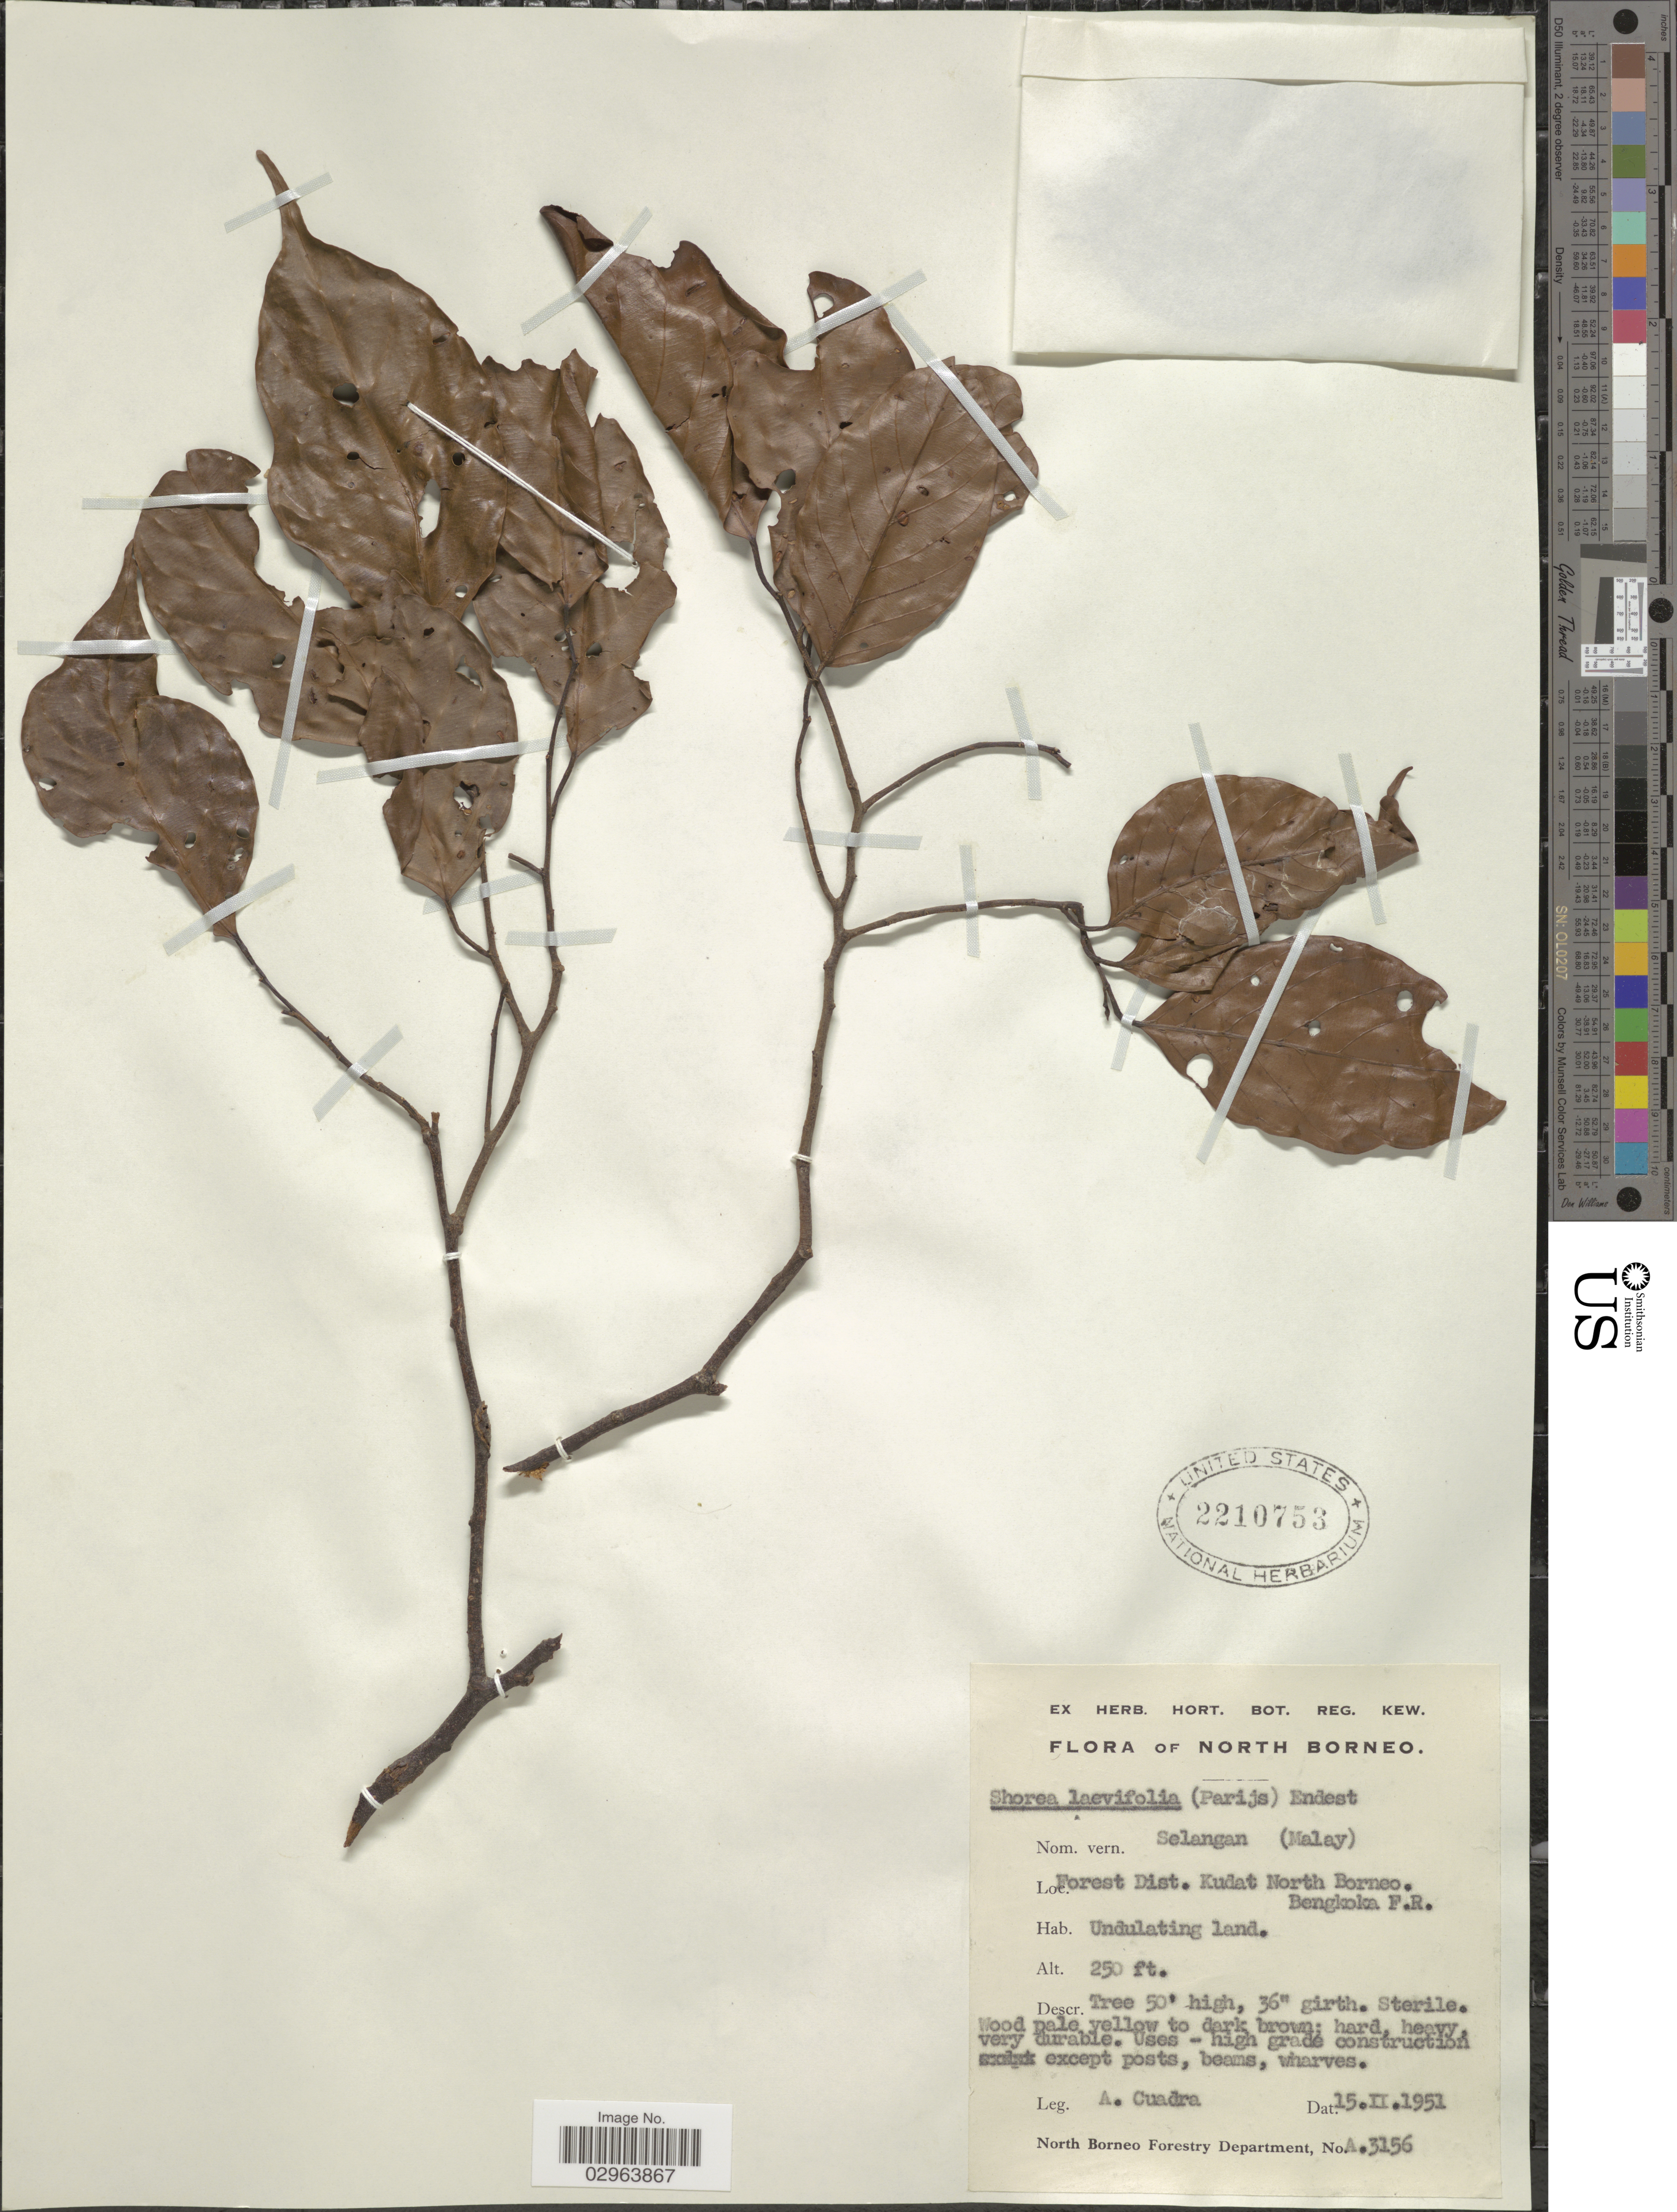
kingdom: Plantae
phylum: Tracheophyta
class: Magnoliopsida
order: Malvales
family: Dipterocarpaceae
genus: Shorea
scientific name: Shorea laevis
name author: Ridl.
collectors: A. Cuadra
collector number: A3156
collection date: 1951-02-15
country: Malaysia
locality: North Borneo, Forest Dist. Kudat North Borneo. Bengkoka F.R.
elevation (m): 76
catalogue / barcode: US 2210753